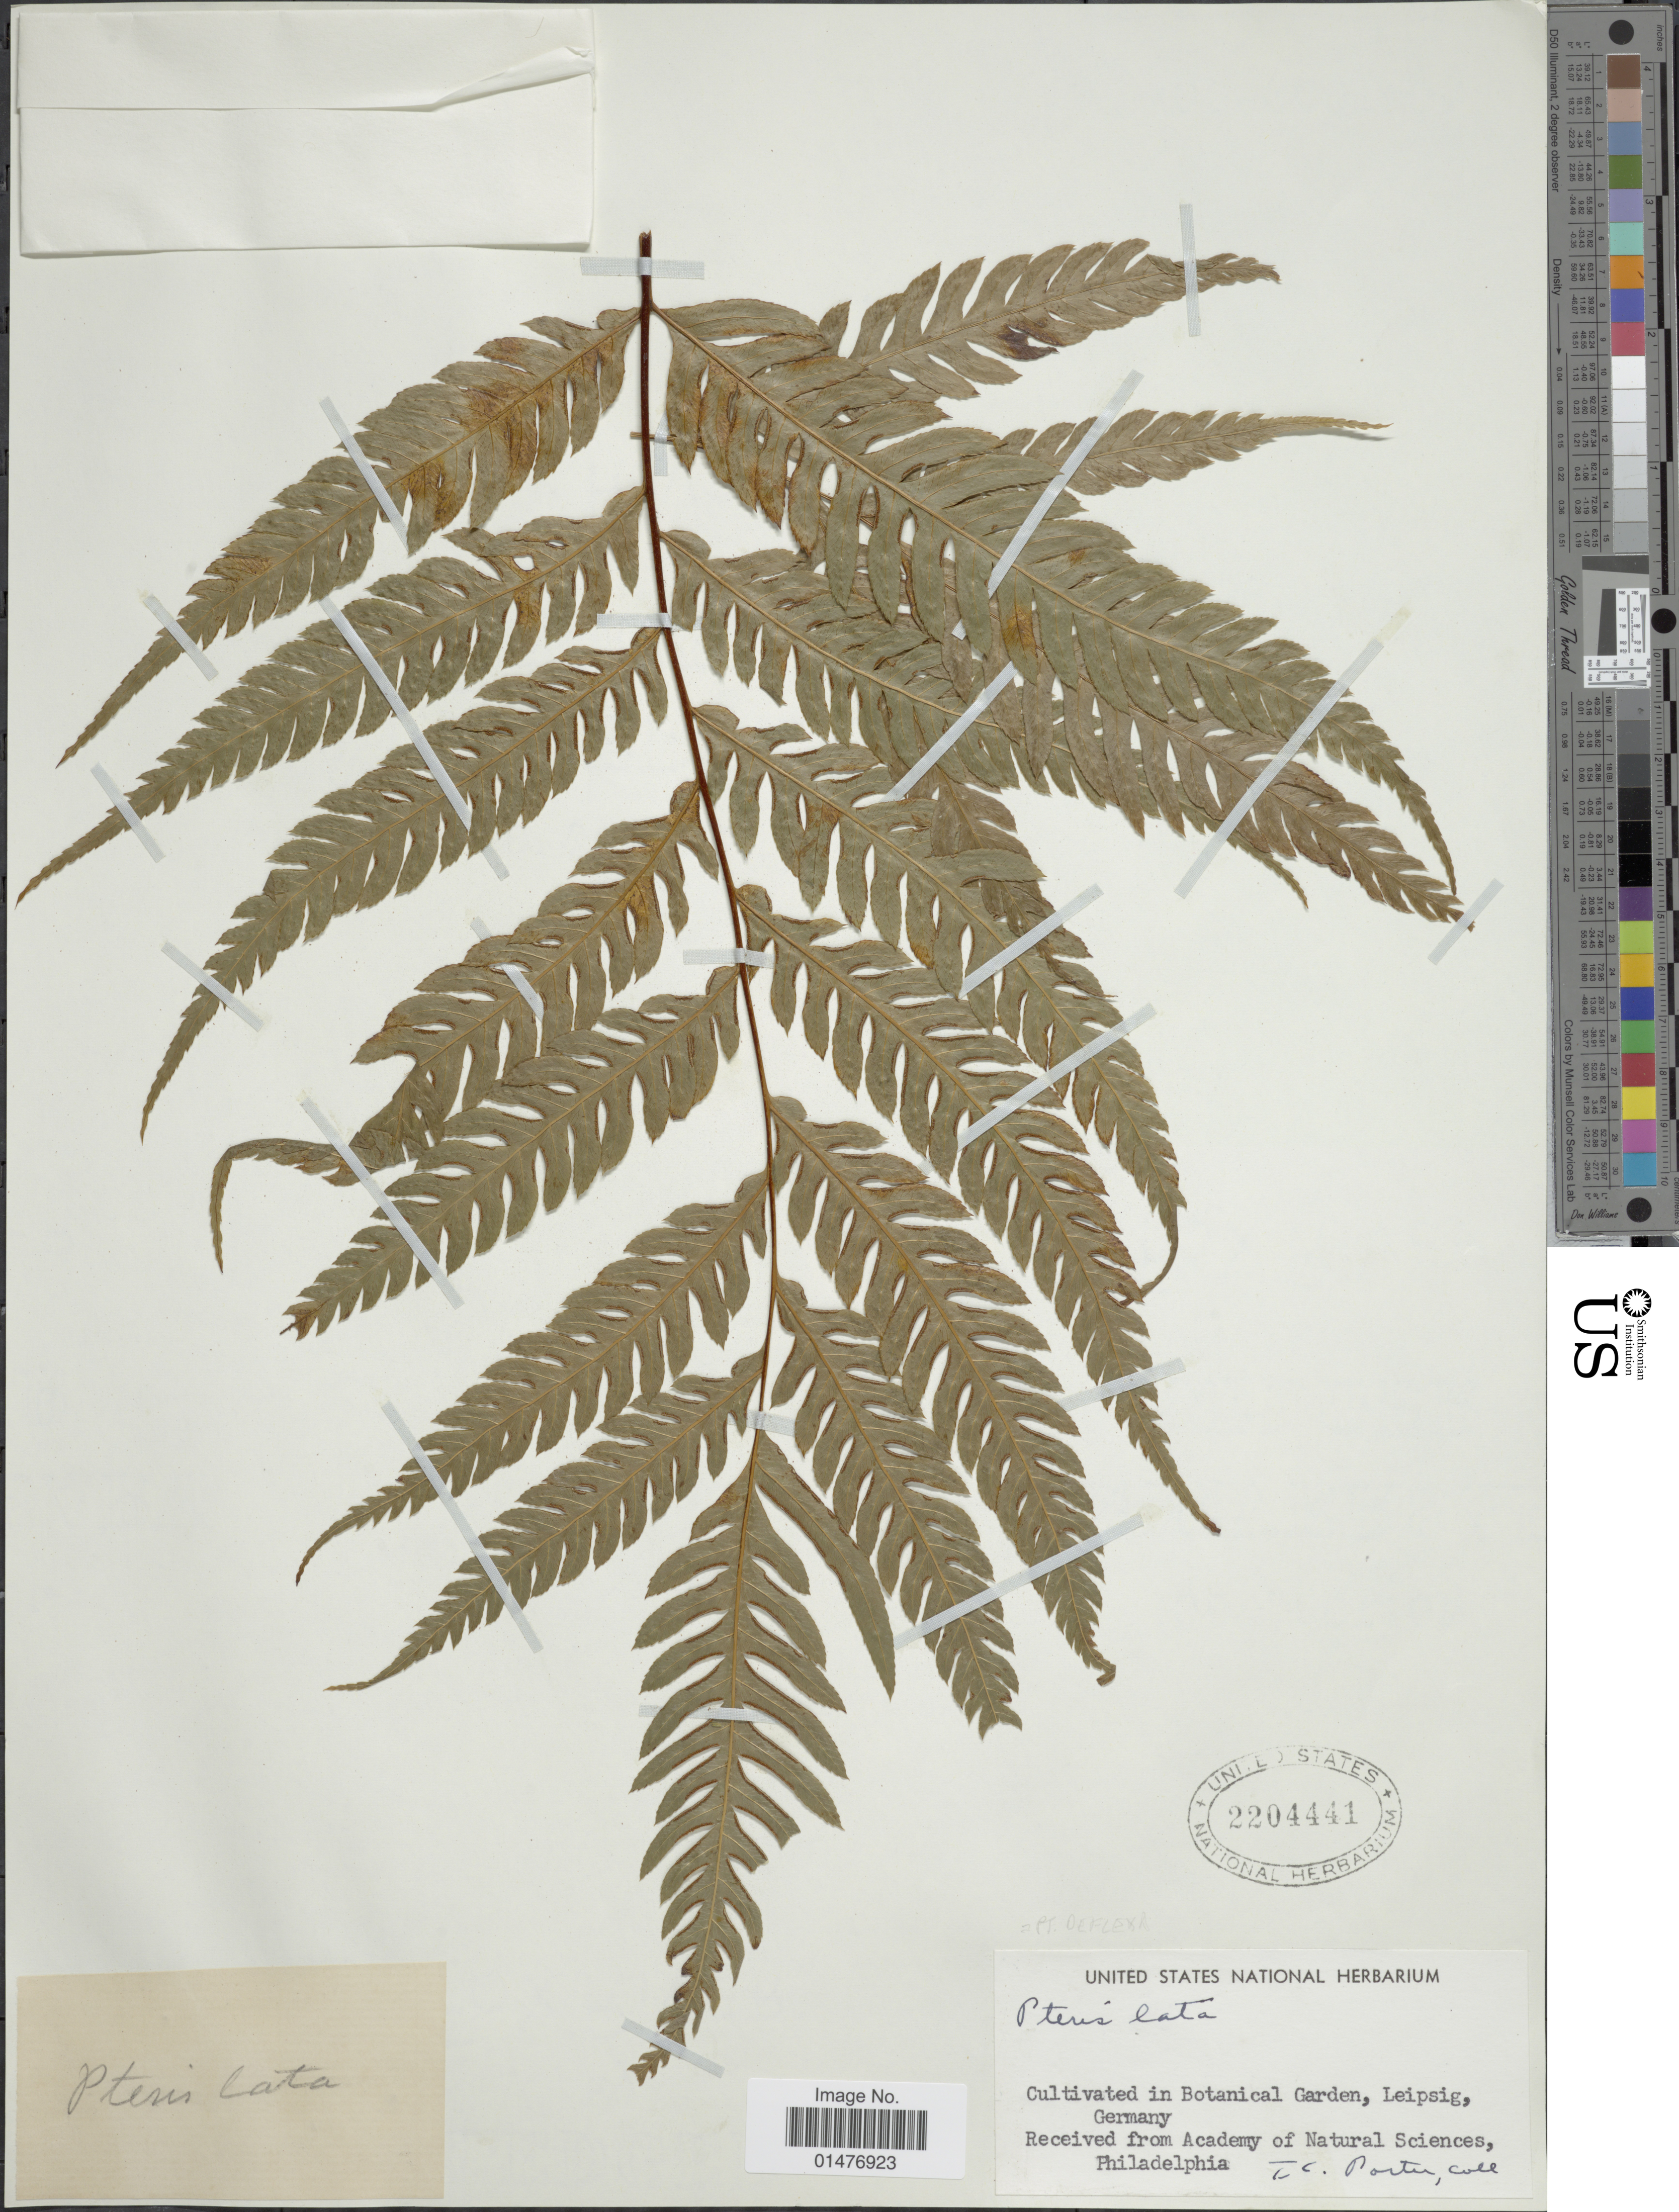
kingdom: Plantae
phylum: Tracheophyta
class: Polypodiopsida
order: Polypodiales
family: Pteridaceae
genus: Pteris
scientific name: Pteris deflexa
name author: Link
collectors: T. C. Porter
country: Germany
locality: In Botanical Garden, Leipsig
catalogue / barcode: US 2204441